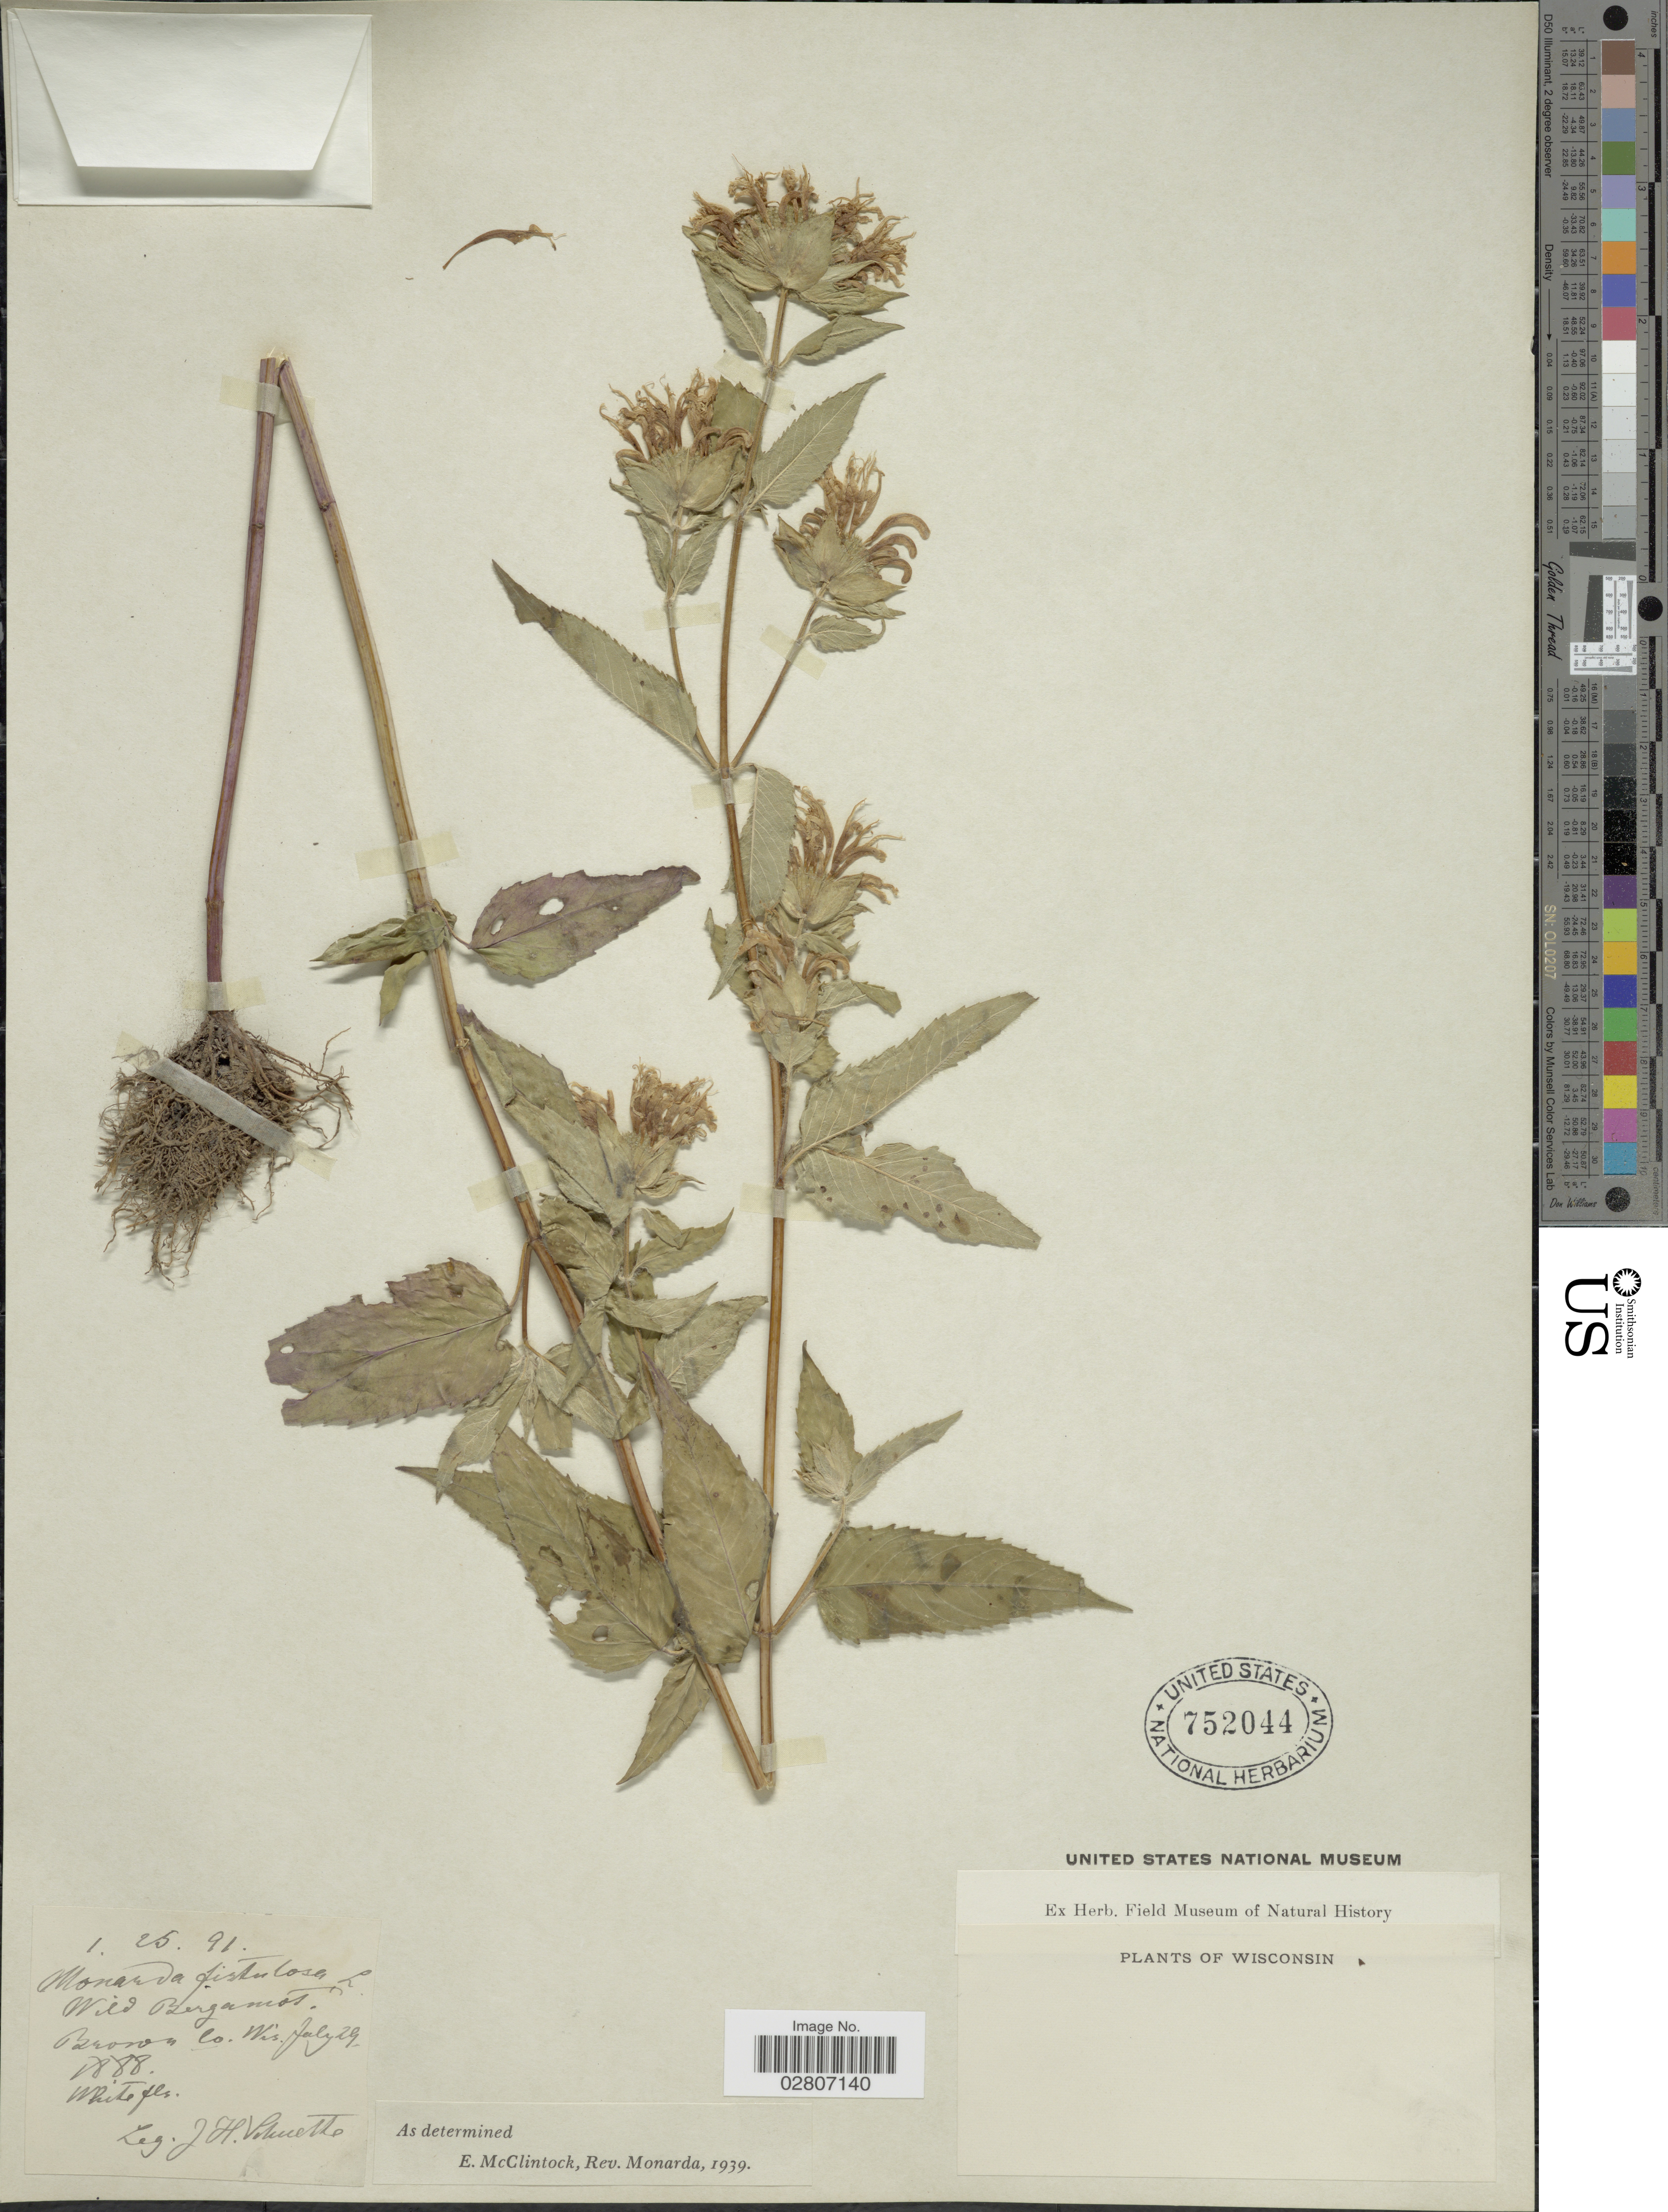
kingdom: Plantae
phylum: Tracheophyta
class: Magnoliopsida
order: Lamiales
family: Lamiaceae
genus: Monarda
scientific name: Monarda fistulosa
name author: L.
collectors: J. H. Schuette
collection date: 1888-07-29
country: United States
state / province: Wisconsin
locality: Brown Co.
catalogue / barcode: US 752044